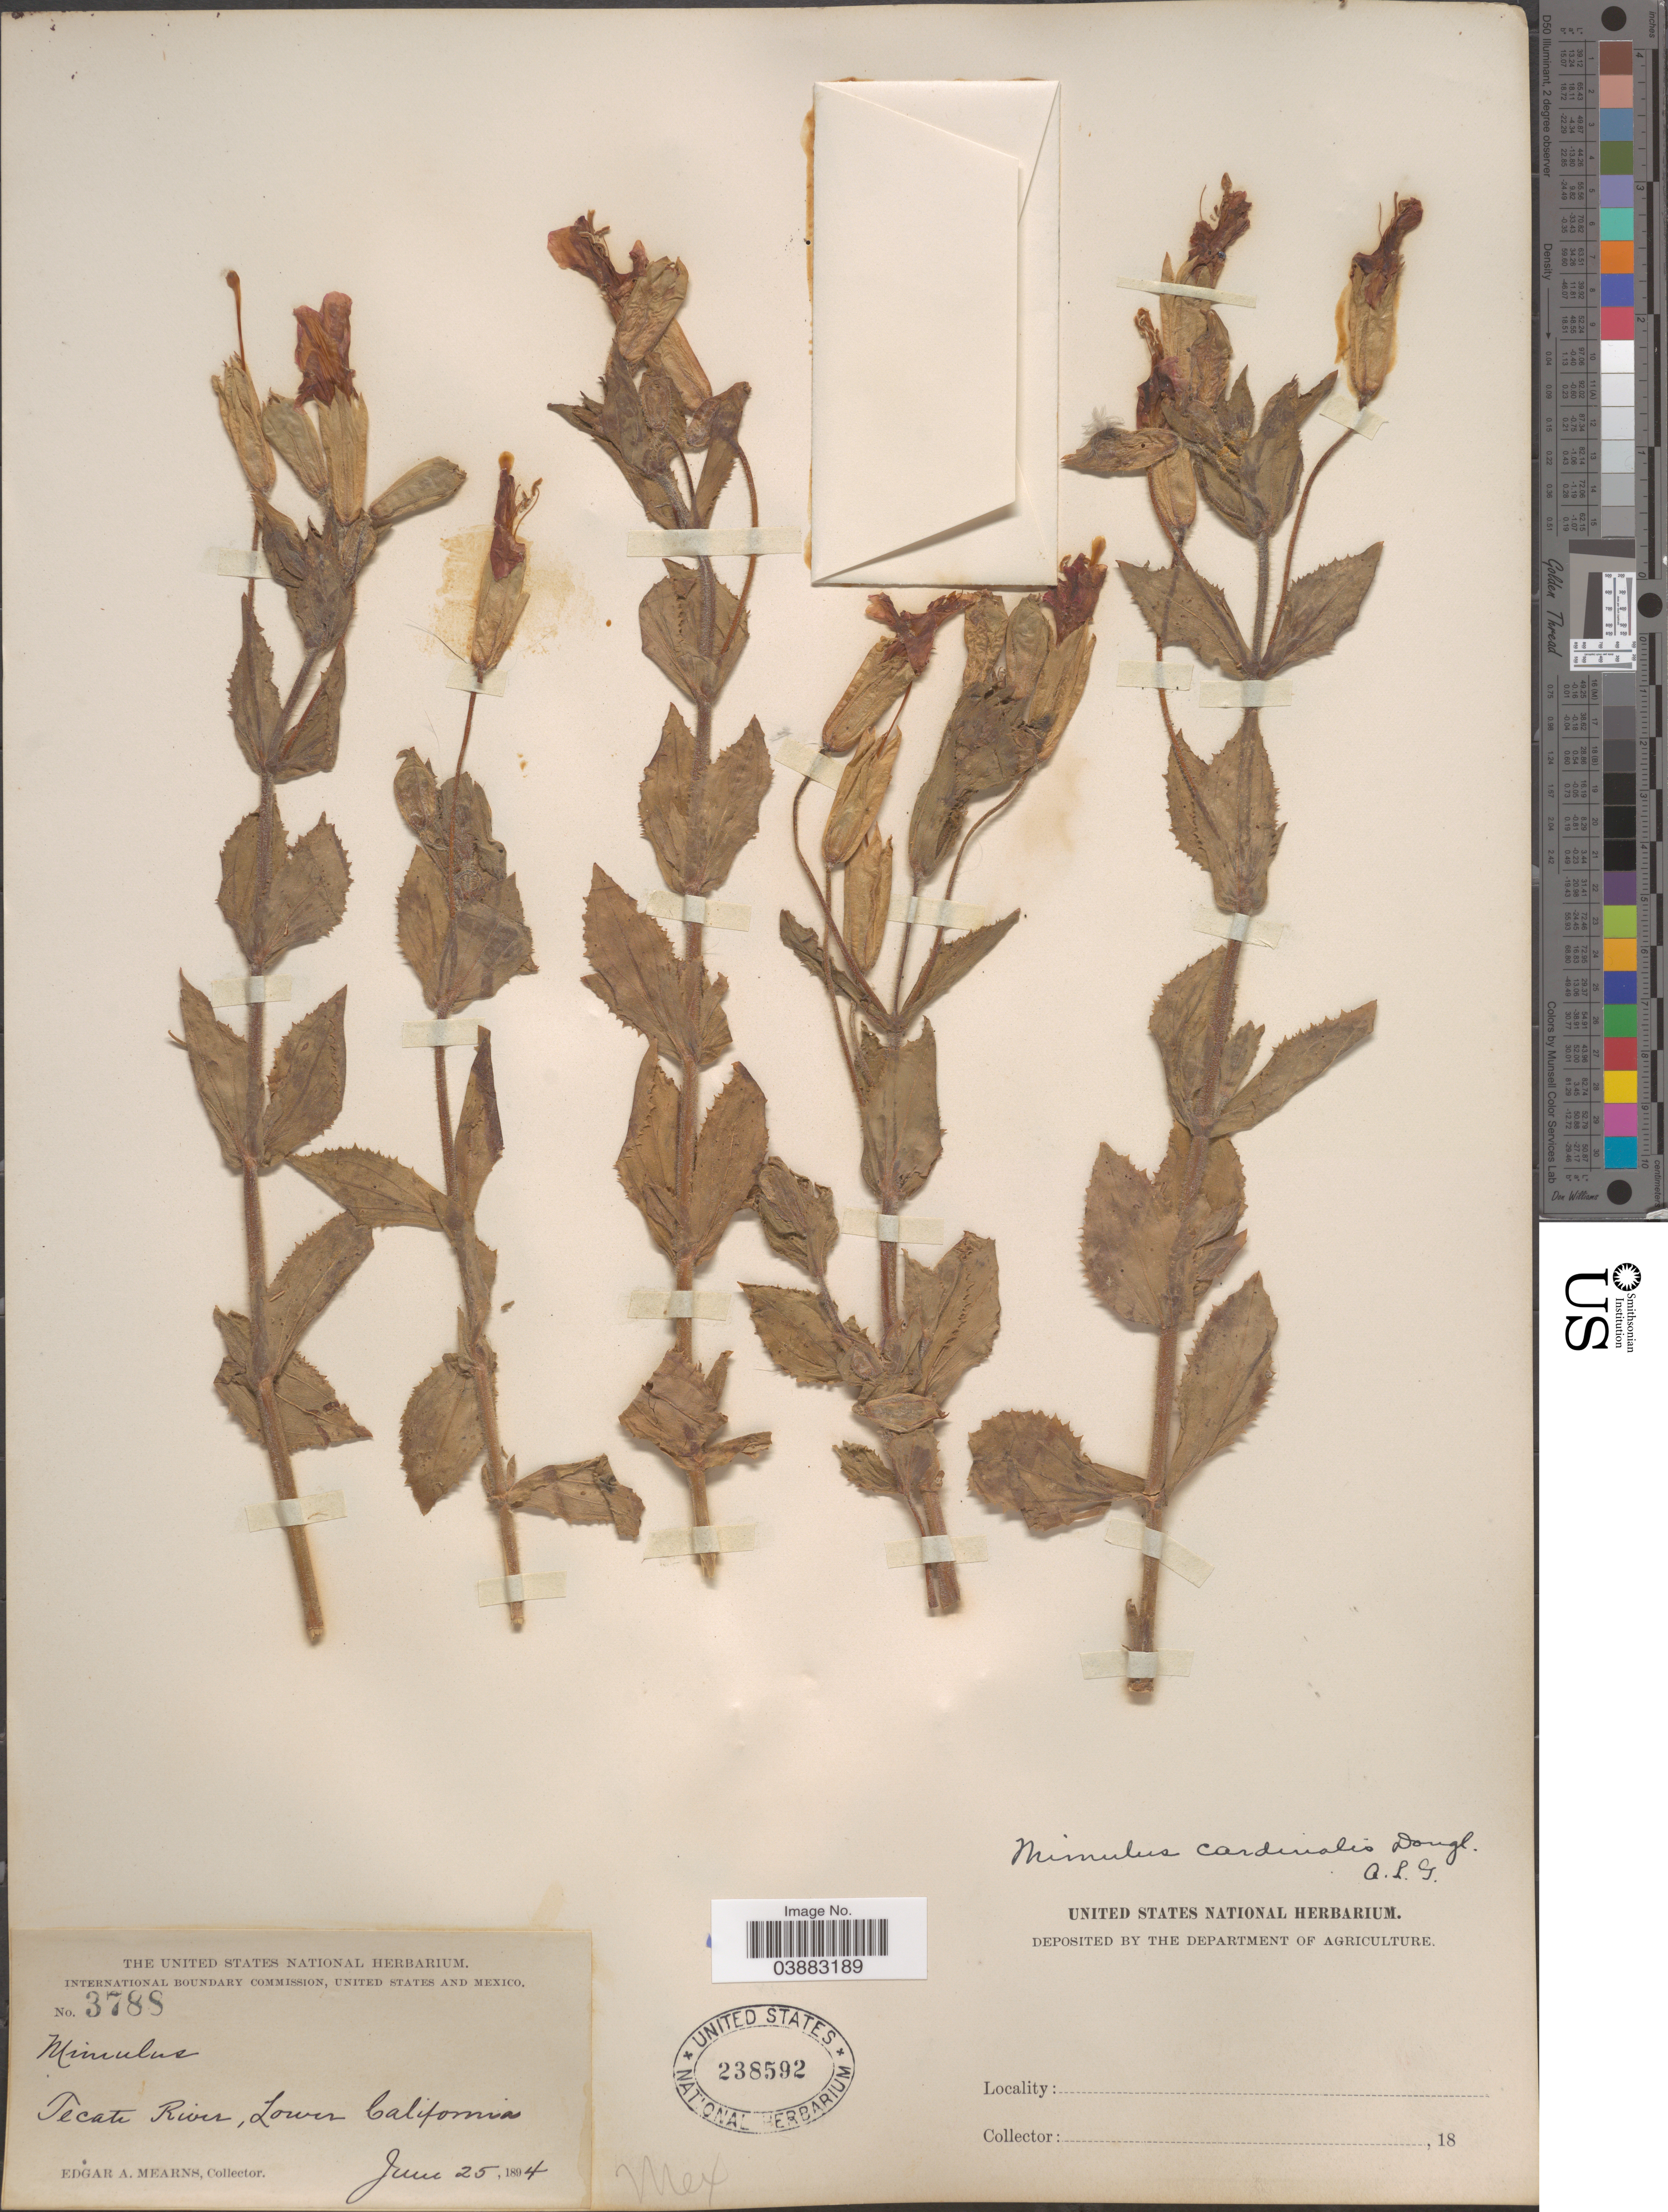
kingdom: Plantae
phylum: Tracheophyta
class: Magnoliopsida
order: Lamiales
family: Phrymaceae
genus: Mimulus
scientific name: Mimulus cardinalis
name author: Douglas ex Benth.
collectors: E. A. Mearns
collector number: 3788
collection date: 1894-06-25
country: Mexico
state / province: Baja California Norte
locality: Tecate River, Lower California.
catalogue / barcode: US 238592